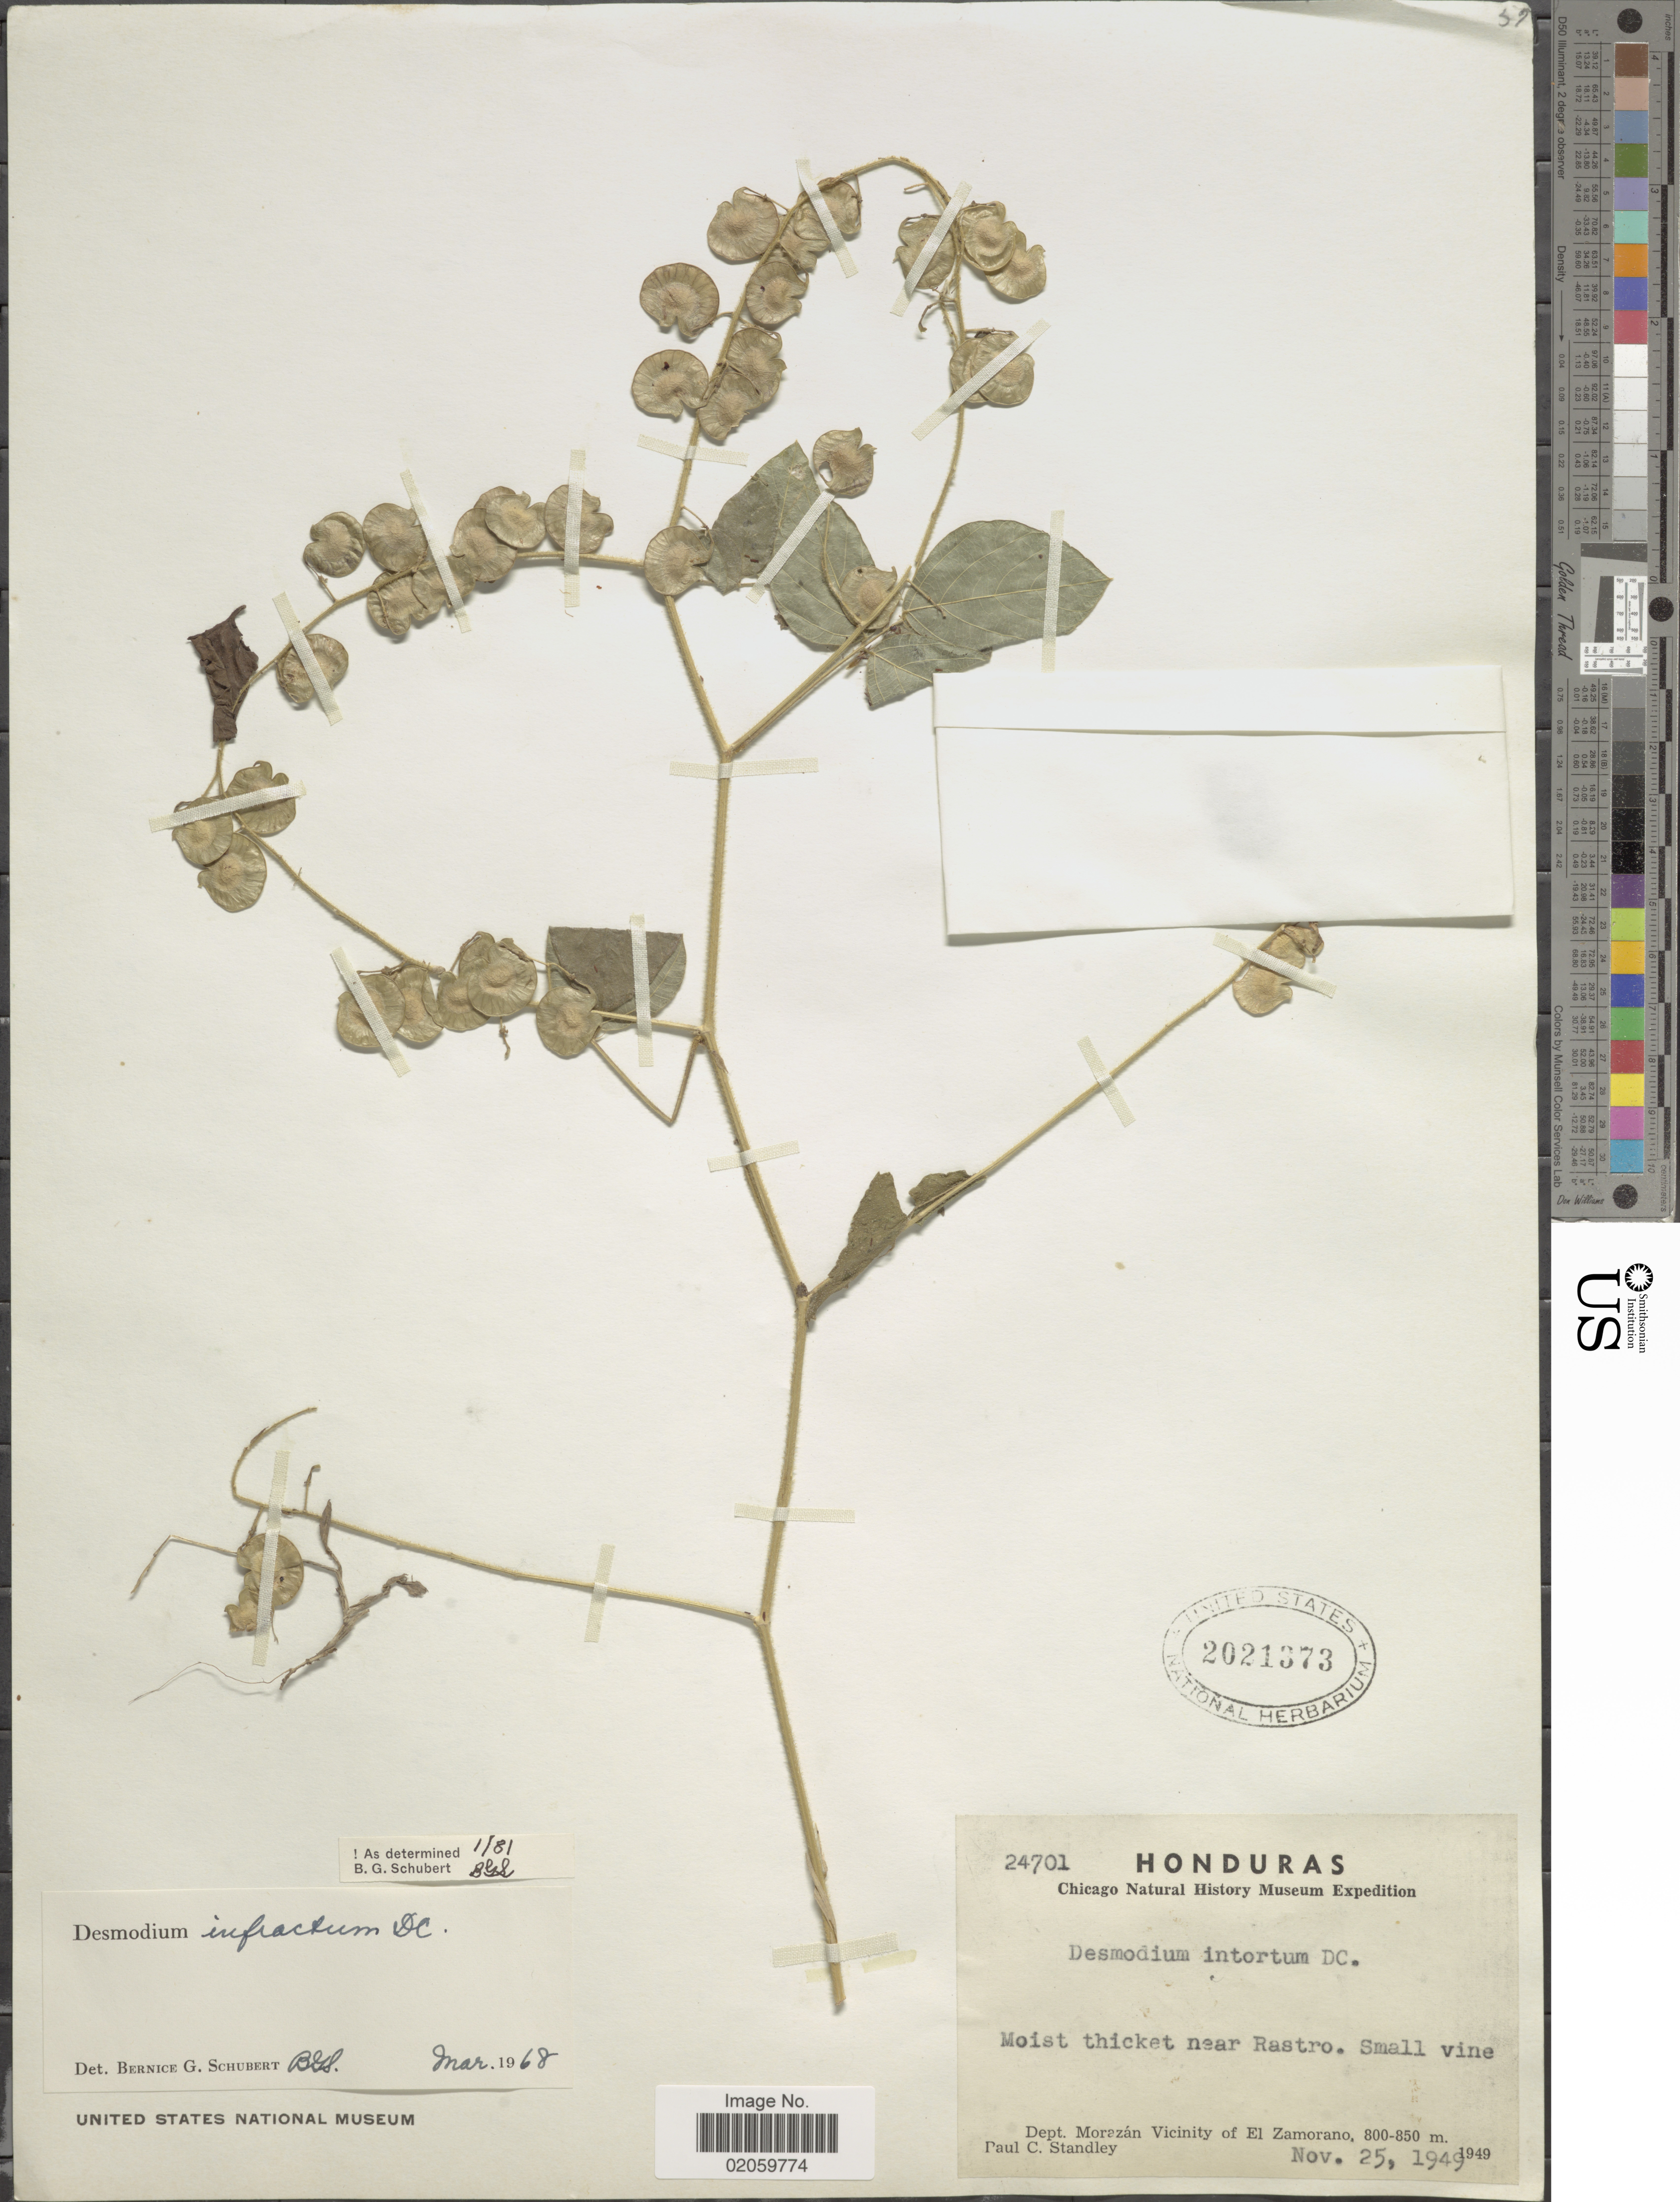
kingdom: Plantae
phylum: Tracheophyta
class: Magnoliopsida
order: Fabales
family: Fabaceae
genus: Desmodium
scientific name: Desmodium intortum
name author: (Mill.) Urb.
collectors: P. C. Standley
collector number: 24701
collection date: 1949-11-25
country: Honduras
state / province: Fco. Morazán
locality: Vicinity of El Zamorano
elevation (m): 800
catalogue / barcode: US 2021373